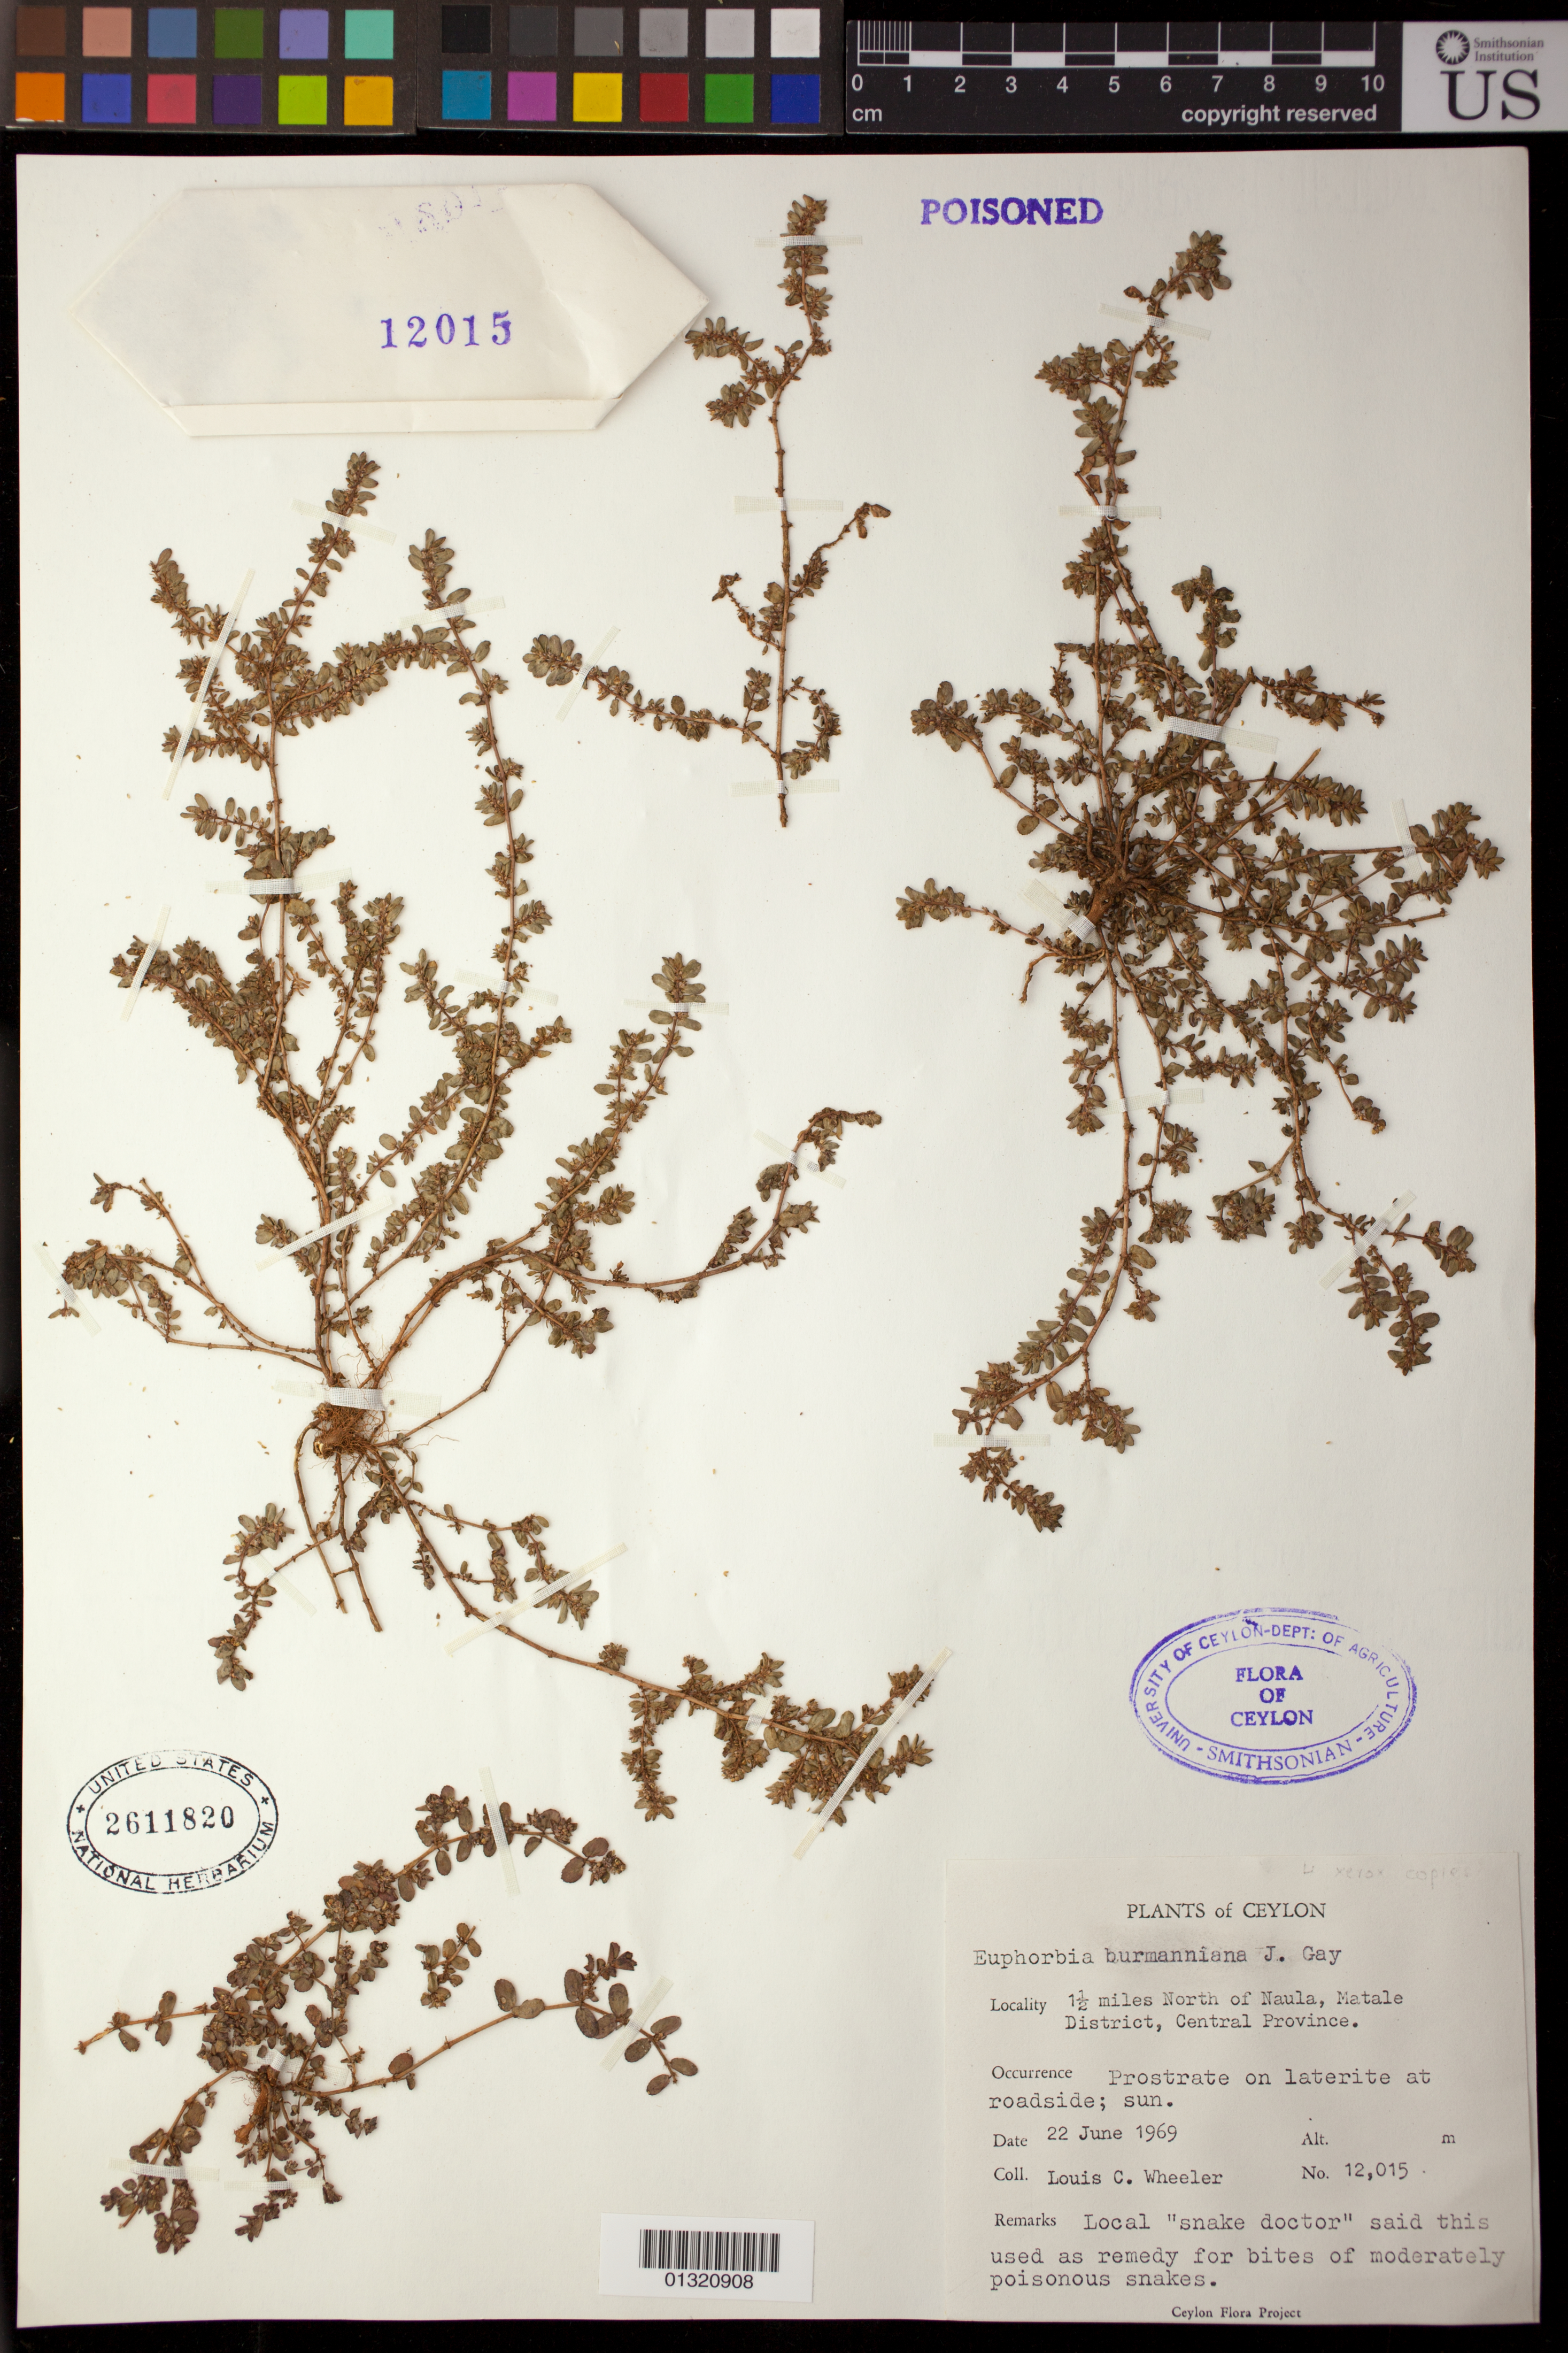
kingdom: Plantae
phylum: Tracheophyta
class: Magnoliopsida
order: Malpighiales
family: Euphorbiaceae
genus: Euphorbia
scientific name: Euphorbia forskaolii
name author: J. Gay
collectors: L. C. Wheeler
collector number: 12015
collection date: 1969-06-22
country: Sri Lanka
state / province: Central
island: Ceylon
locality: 1 1/2 miles North of Naula, Matale District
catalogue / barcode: US 2611820